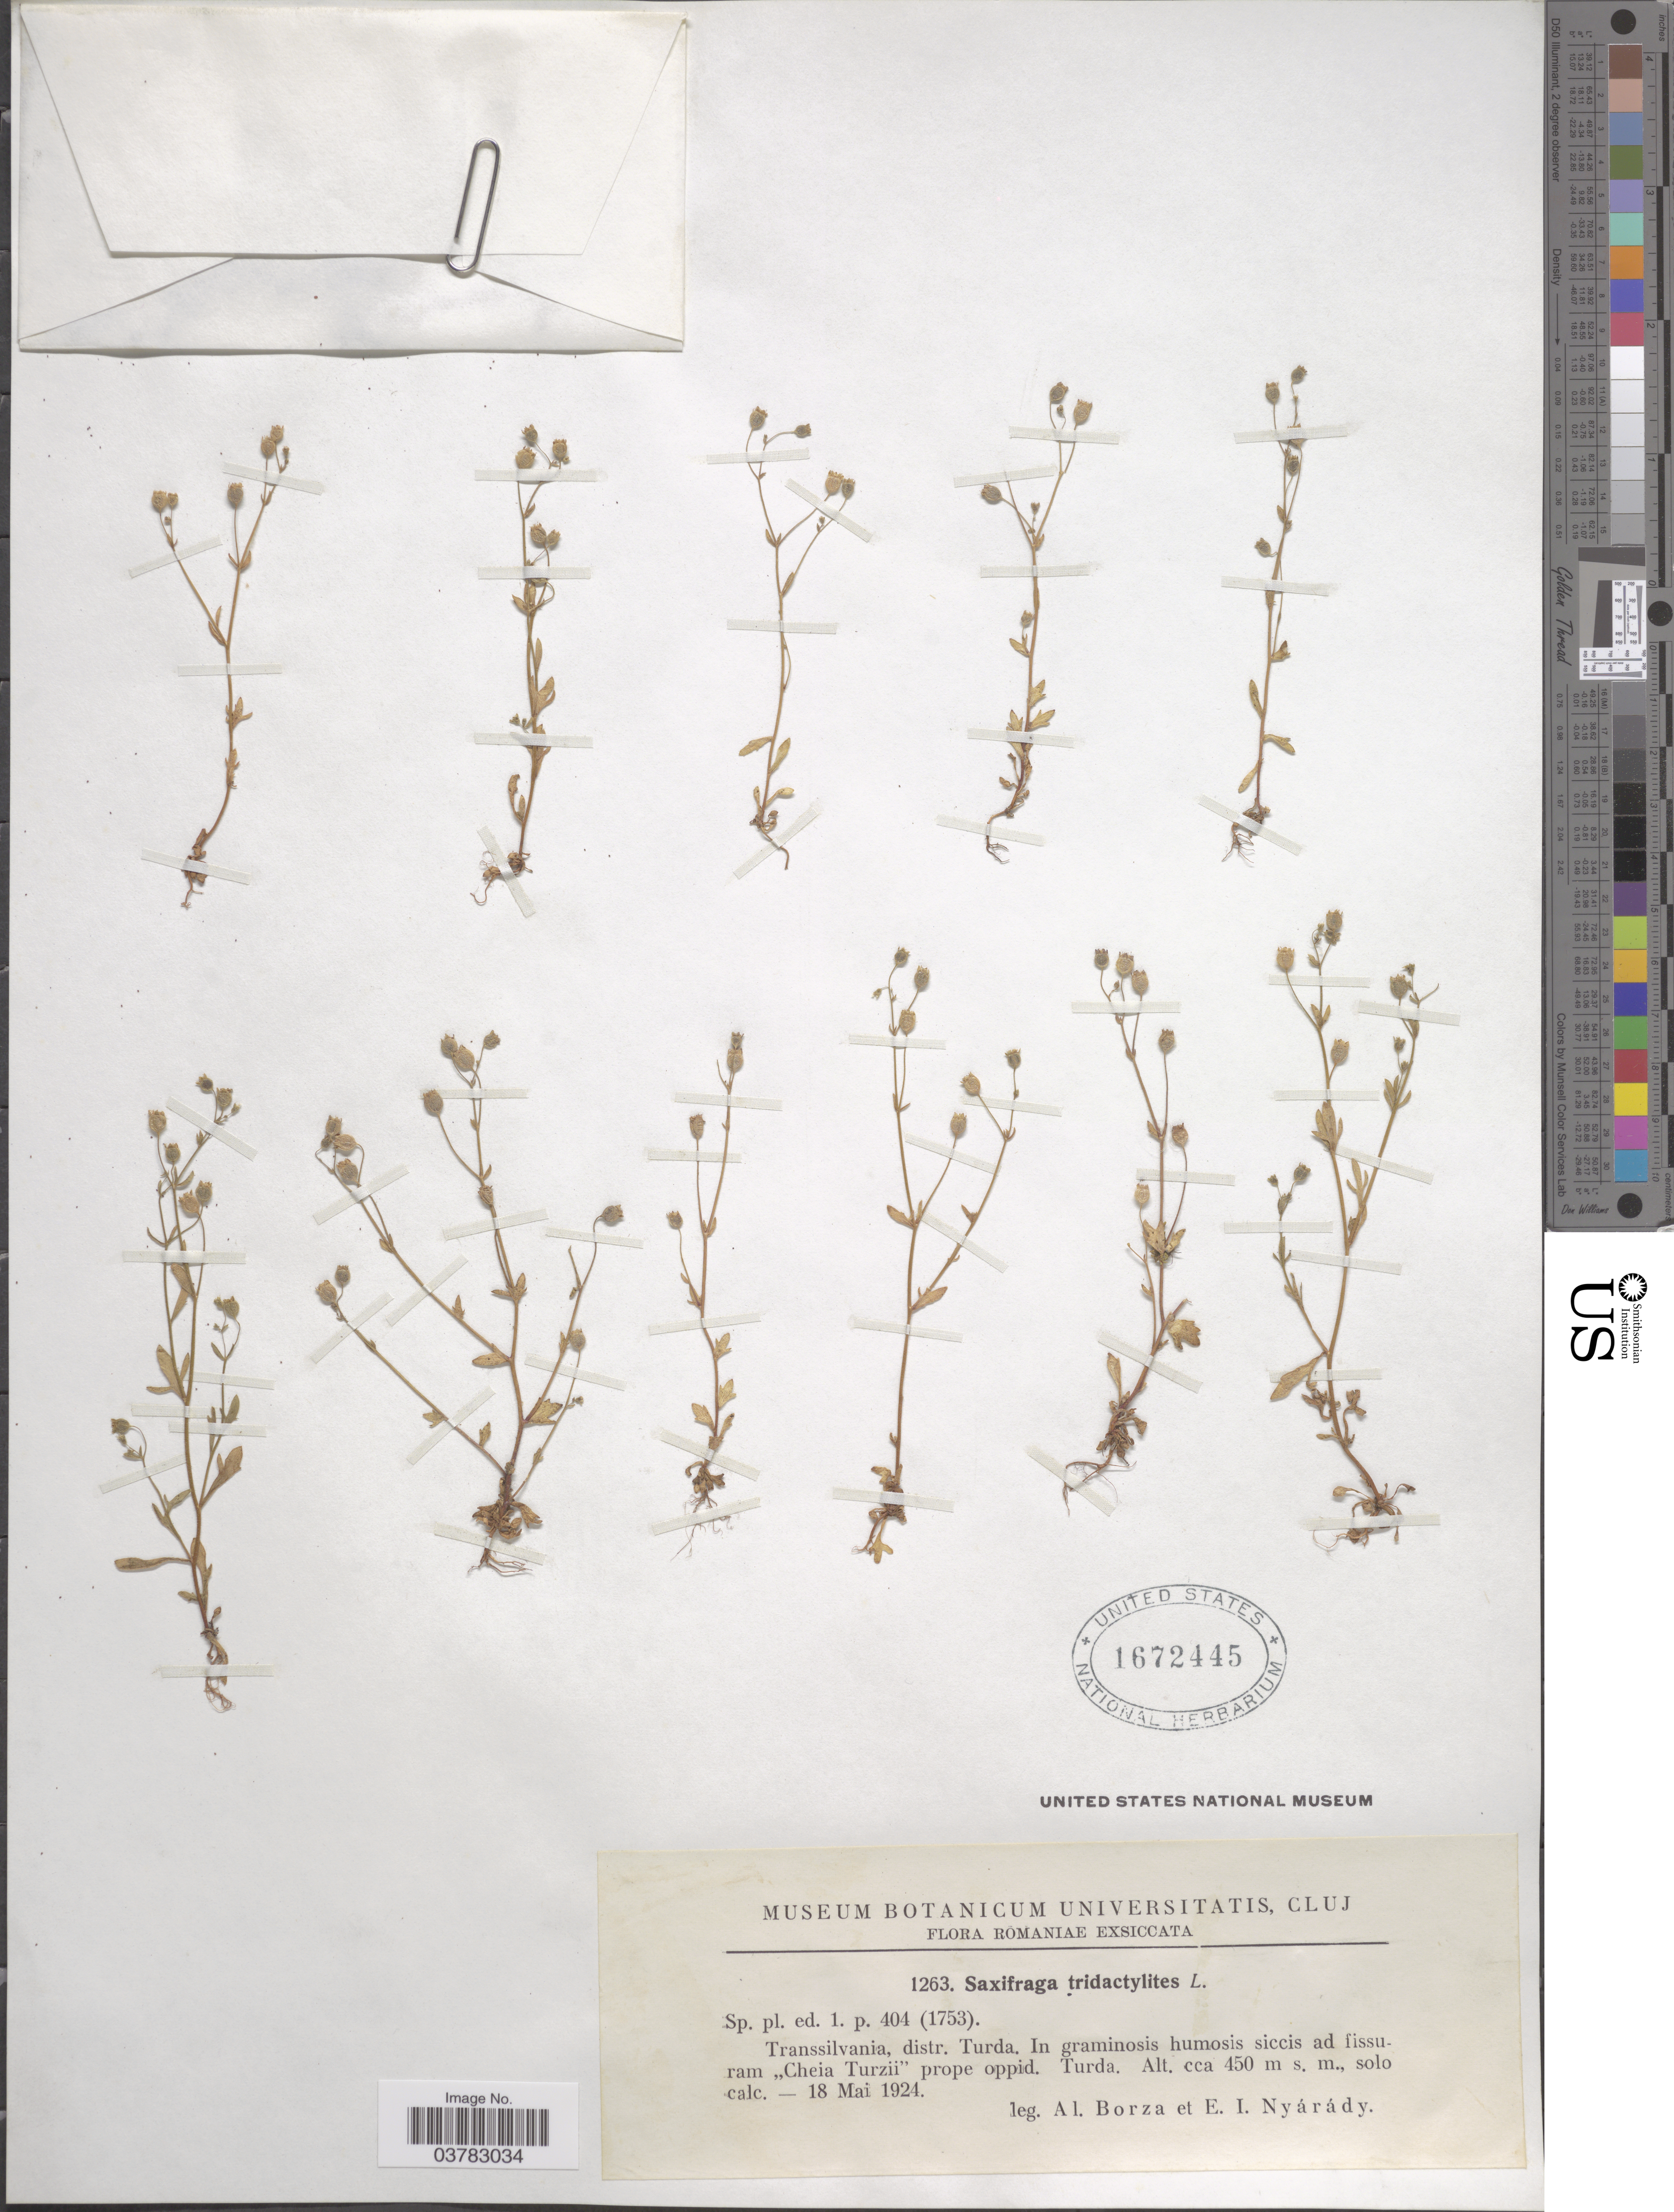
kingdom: Plantae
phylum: Tracheophyta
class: Magnoliopsida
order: Saxifragales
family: Saxifragaceae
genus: Saxifraga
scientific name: Saxifraga tridactylites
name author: L.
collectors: A. Borza & E. Nyárády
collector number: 1263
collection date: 1924-05-18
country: Romania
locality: Romaniae. Transsilvania, distr. Turda. In graminosis humosis siccis ad fissuram "Cheia Turzii" prope oppid. Turda.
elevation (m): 450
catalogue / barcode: US 1672445